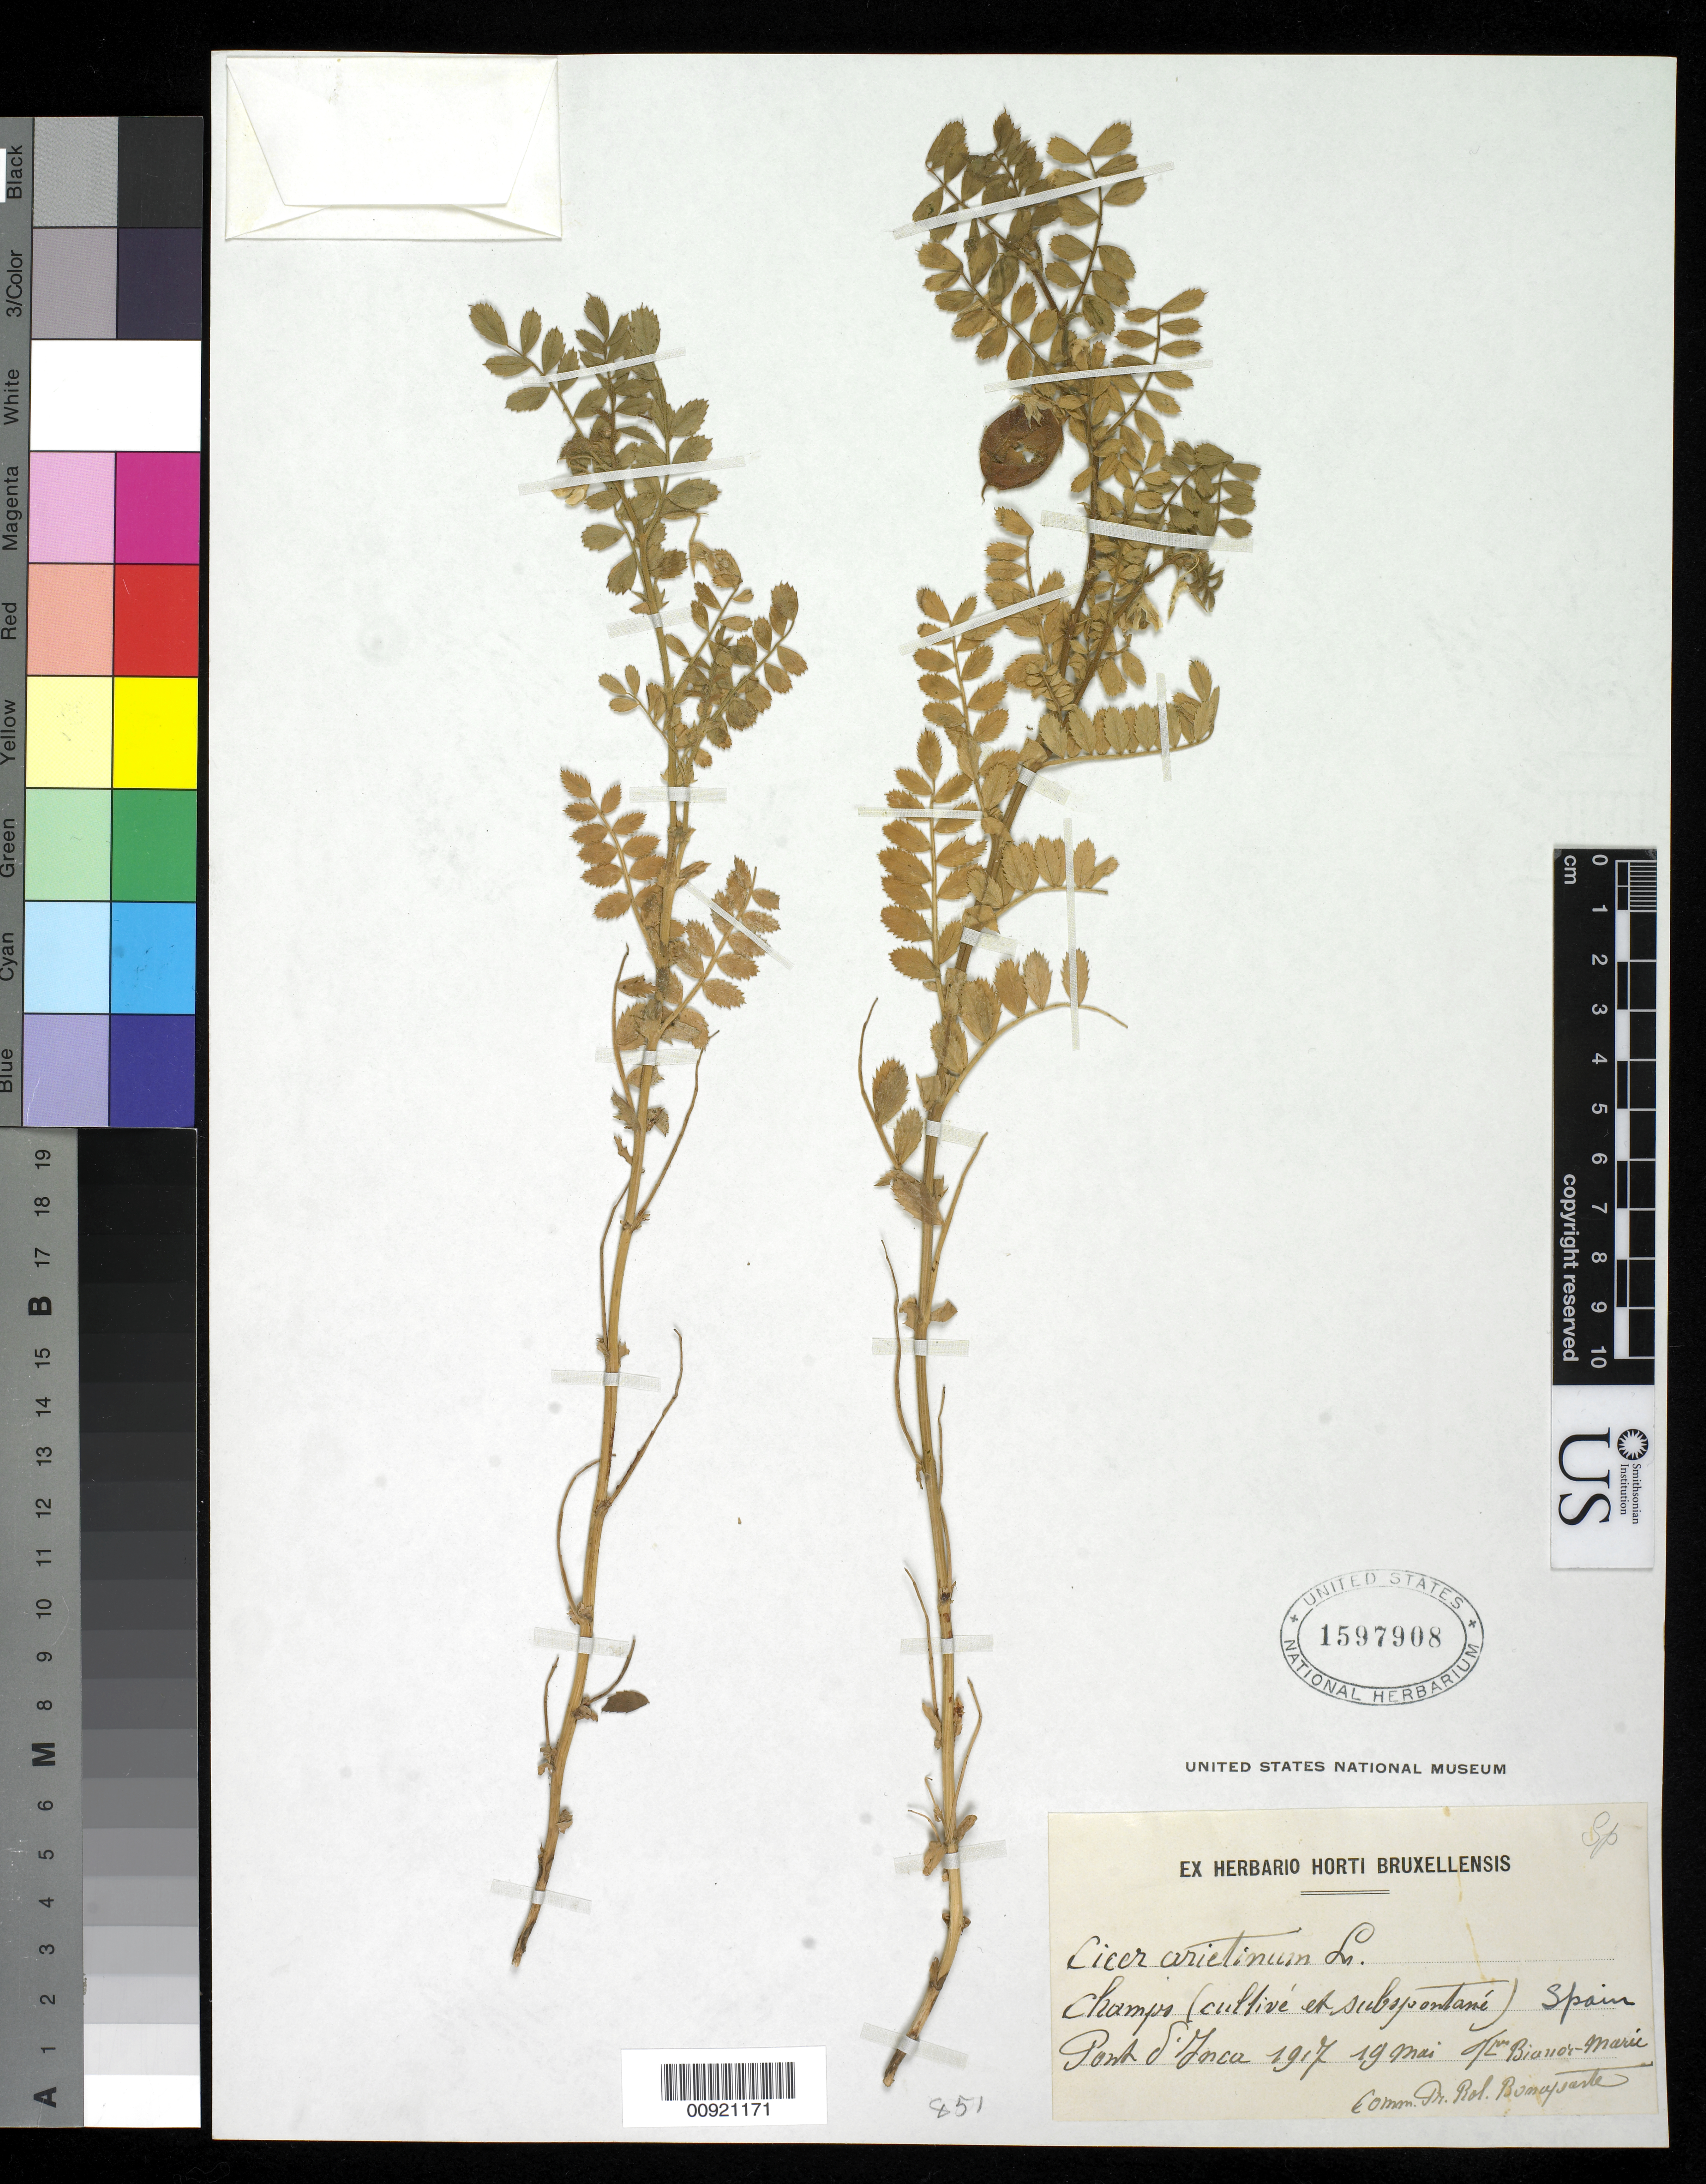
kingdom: Plantae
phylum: Tracheophyta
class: Magnoliopsida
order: Fabales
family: Fabaceae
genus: Cicer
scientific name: Cicer arietinum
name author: L.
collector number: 851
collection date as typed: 19 May 1917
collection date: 1917-05-19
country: Spain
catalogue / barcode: US 1597908